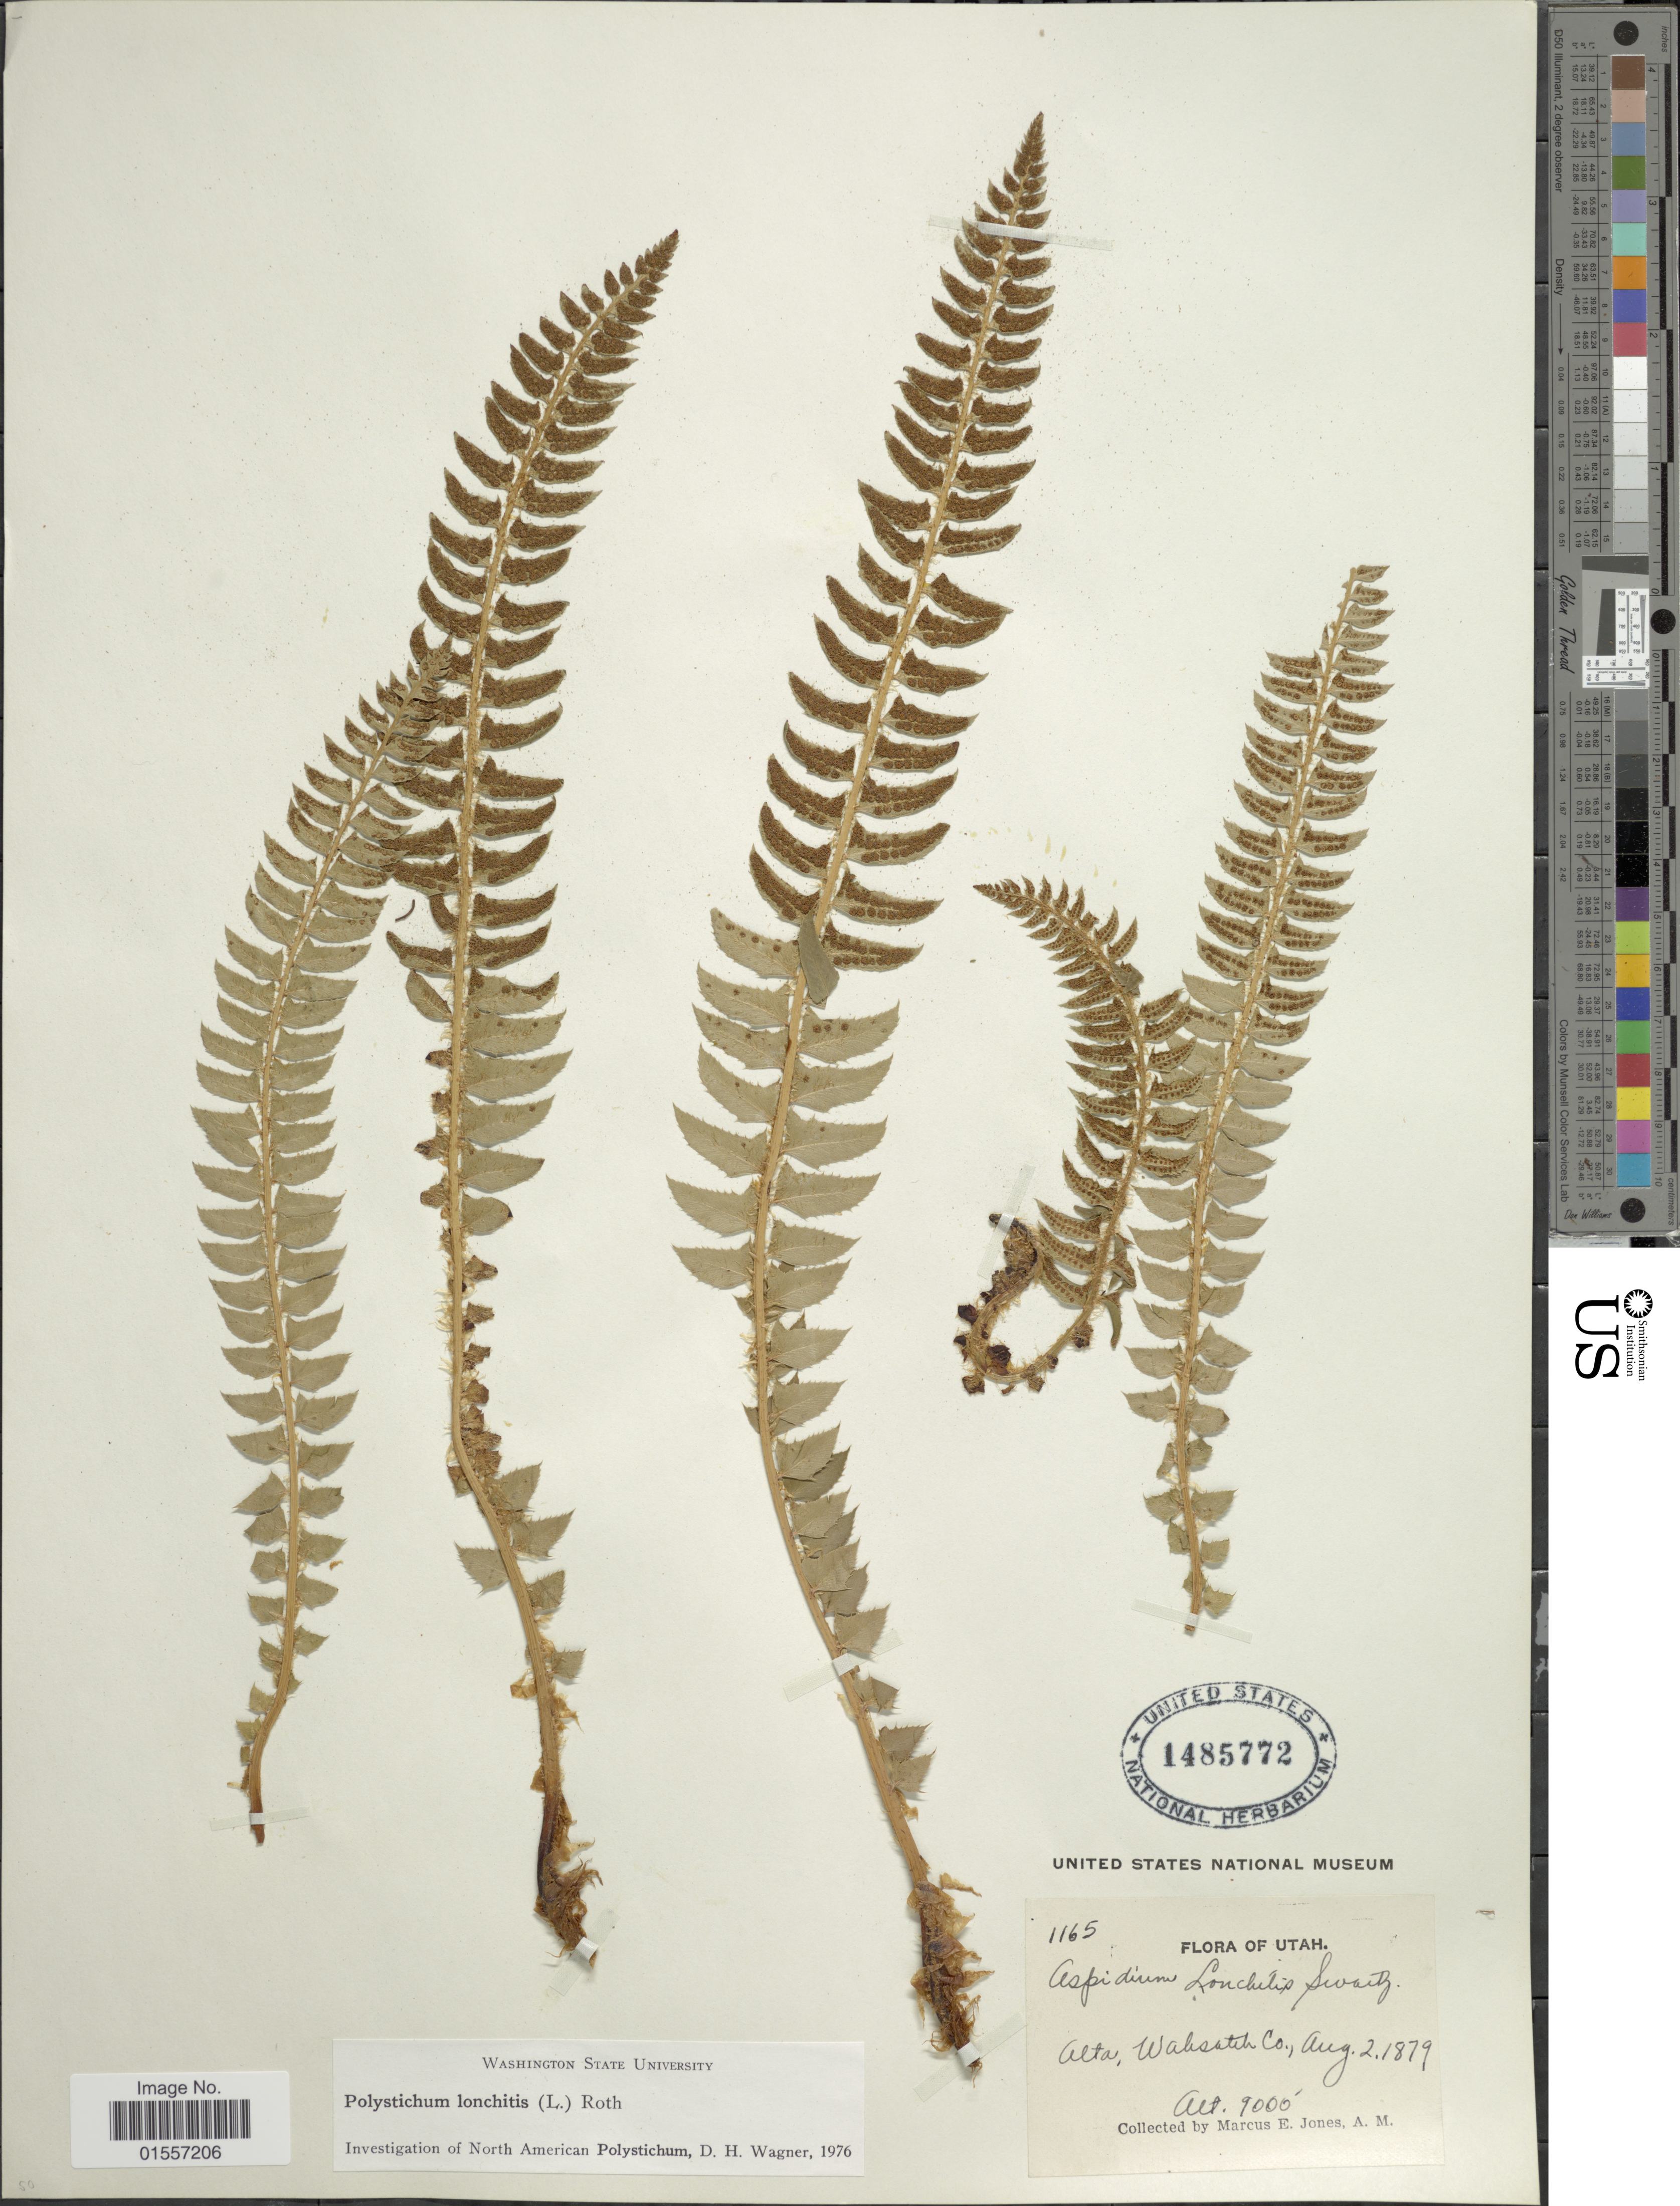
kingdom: Plantae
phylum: Tracheophyta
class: Polypodiopsida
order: Polypodiales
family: Dryopteridaceae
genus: Polystichum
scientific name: Polystichum lonchitis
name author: (Roth) L.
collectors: M. E. Jones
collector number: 1165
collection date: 1879-08-02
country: United States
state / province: Utah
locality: Alta, Waksatek Co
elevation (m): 2743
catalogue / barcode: US 1485772